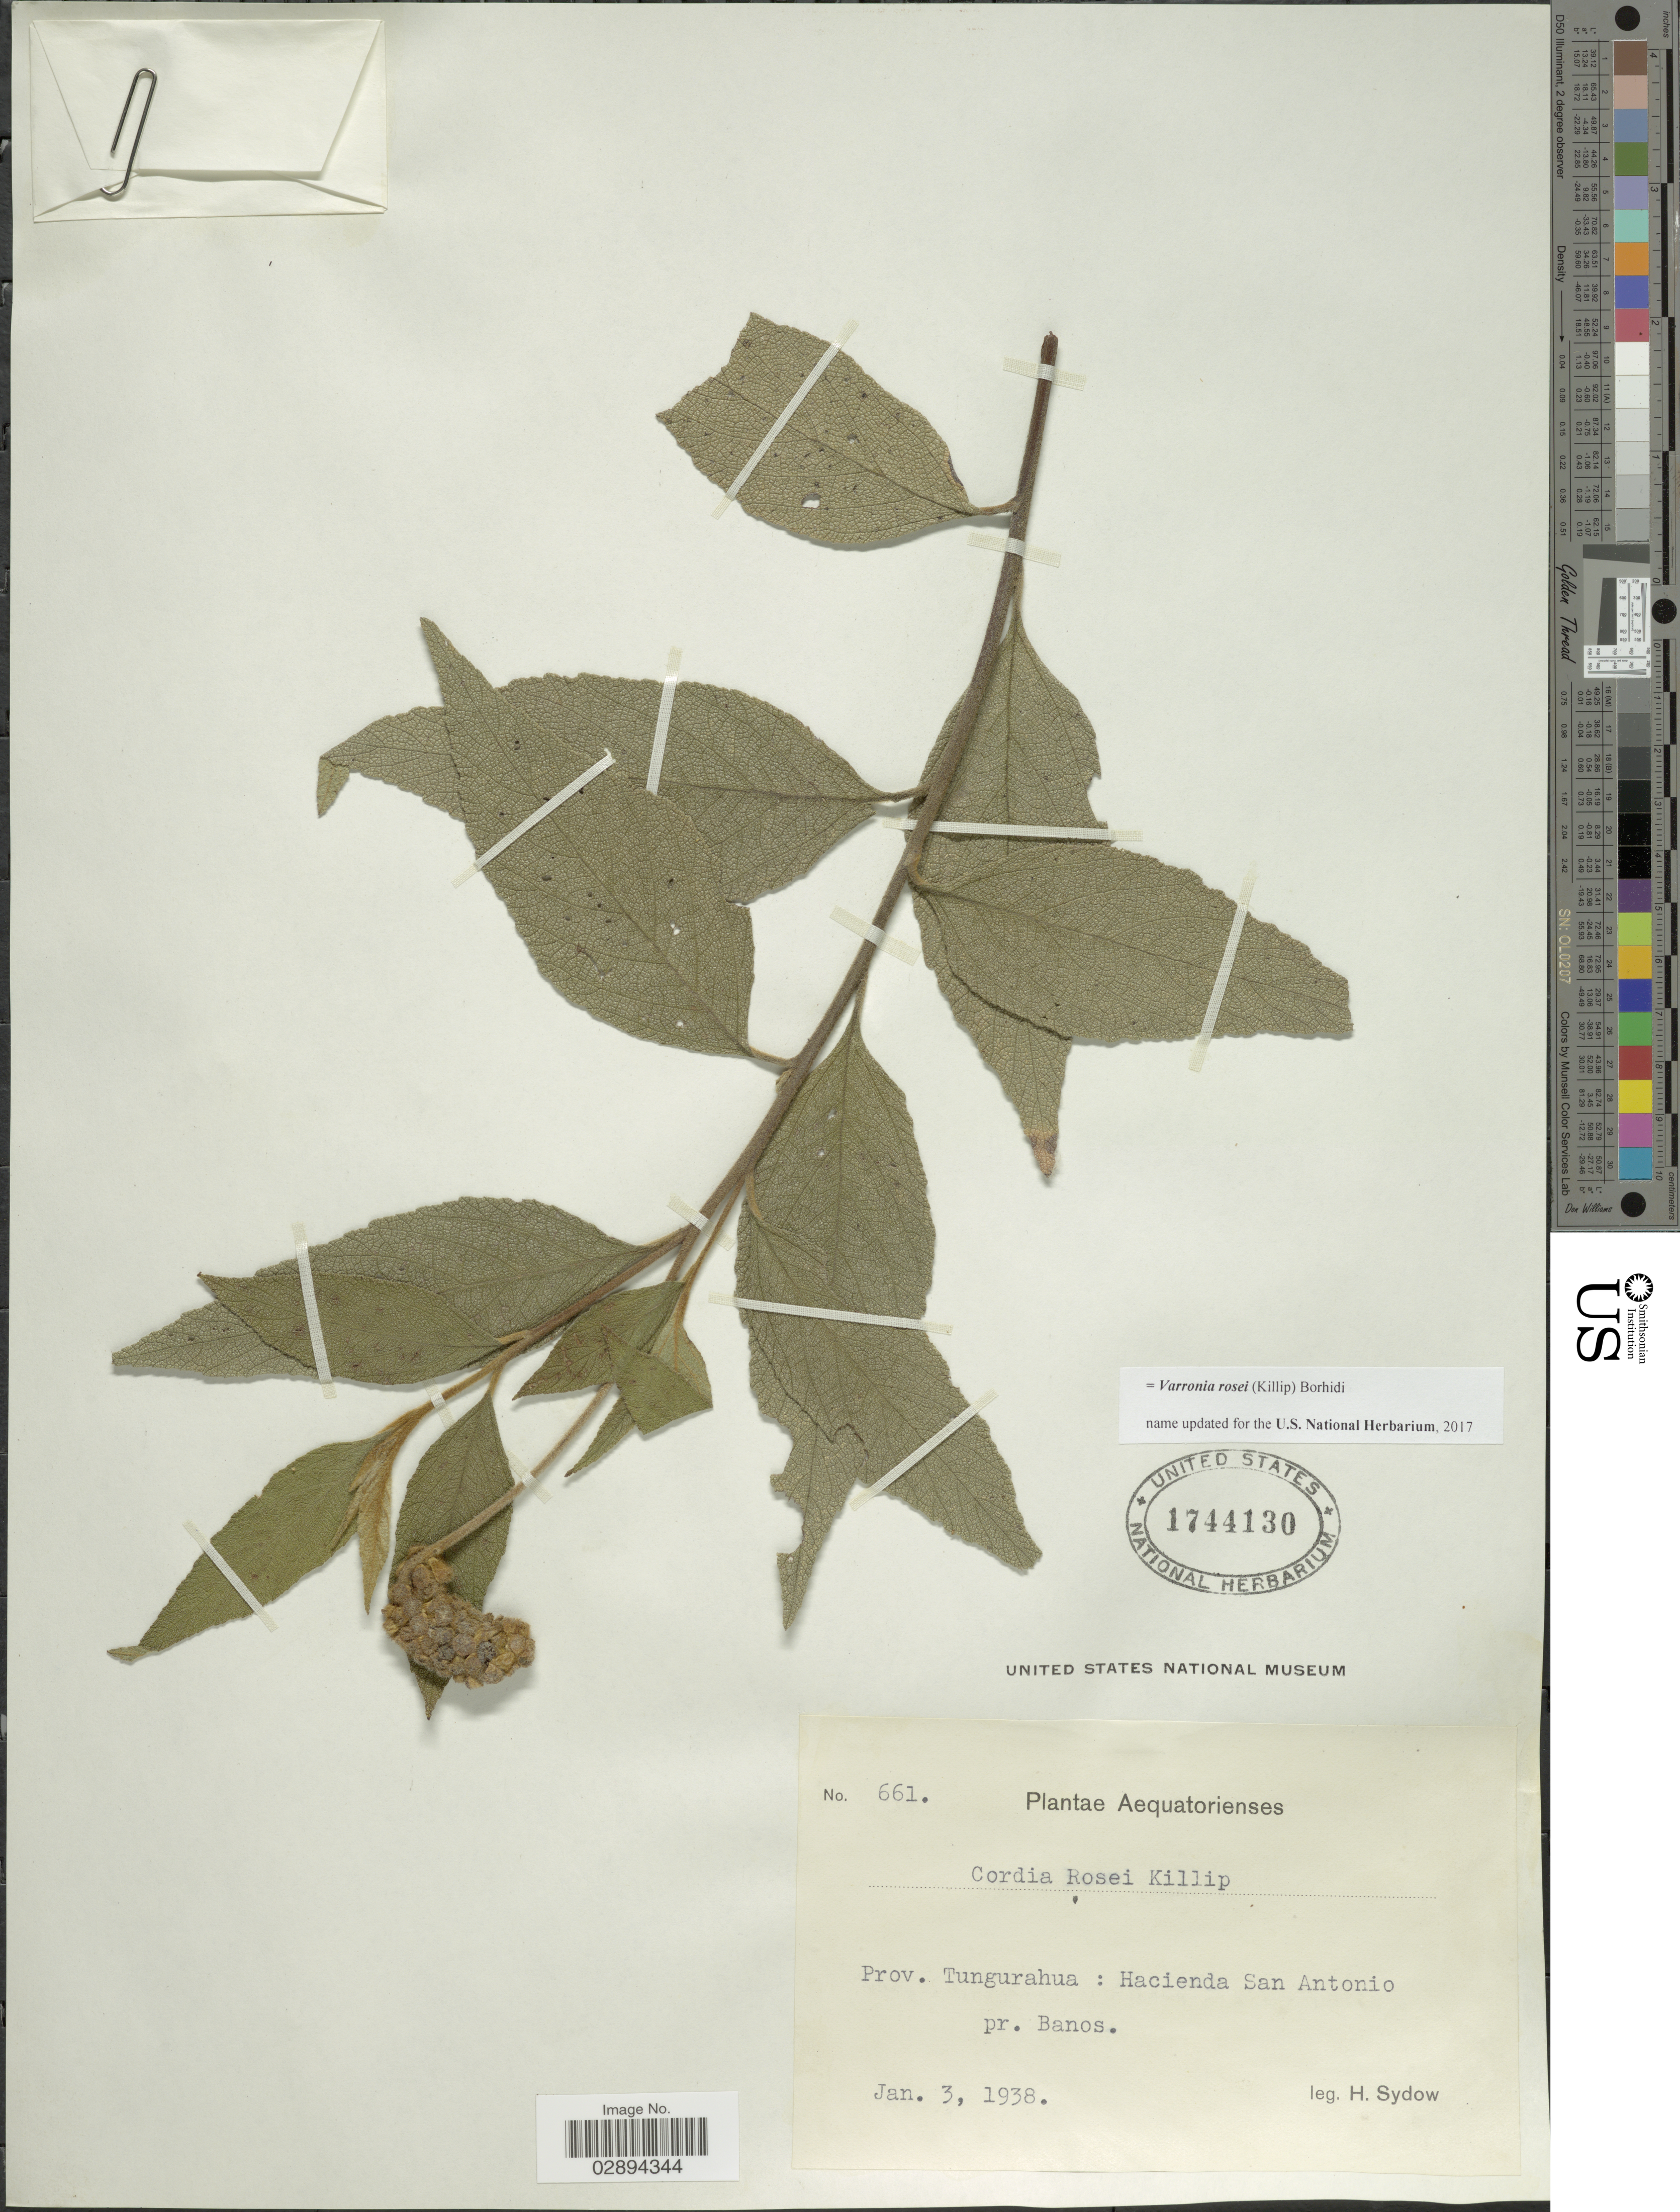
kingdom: Plantae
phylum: Tracheophyta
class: Magnoliopsida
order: Boraginales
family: Cordiaceae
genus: Varronia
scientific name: Varronia rosei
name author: (Killip) Borhidi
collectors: H. Sydow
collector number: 661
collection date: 1938-01-03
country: Ecuador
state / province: Tungurahua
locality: Hacienda San Antonio, pr. Banos.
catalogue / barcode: US 1744130